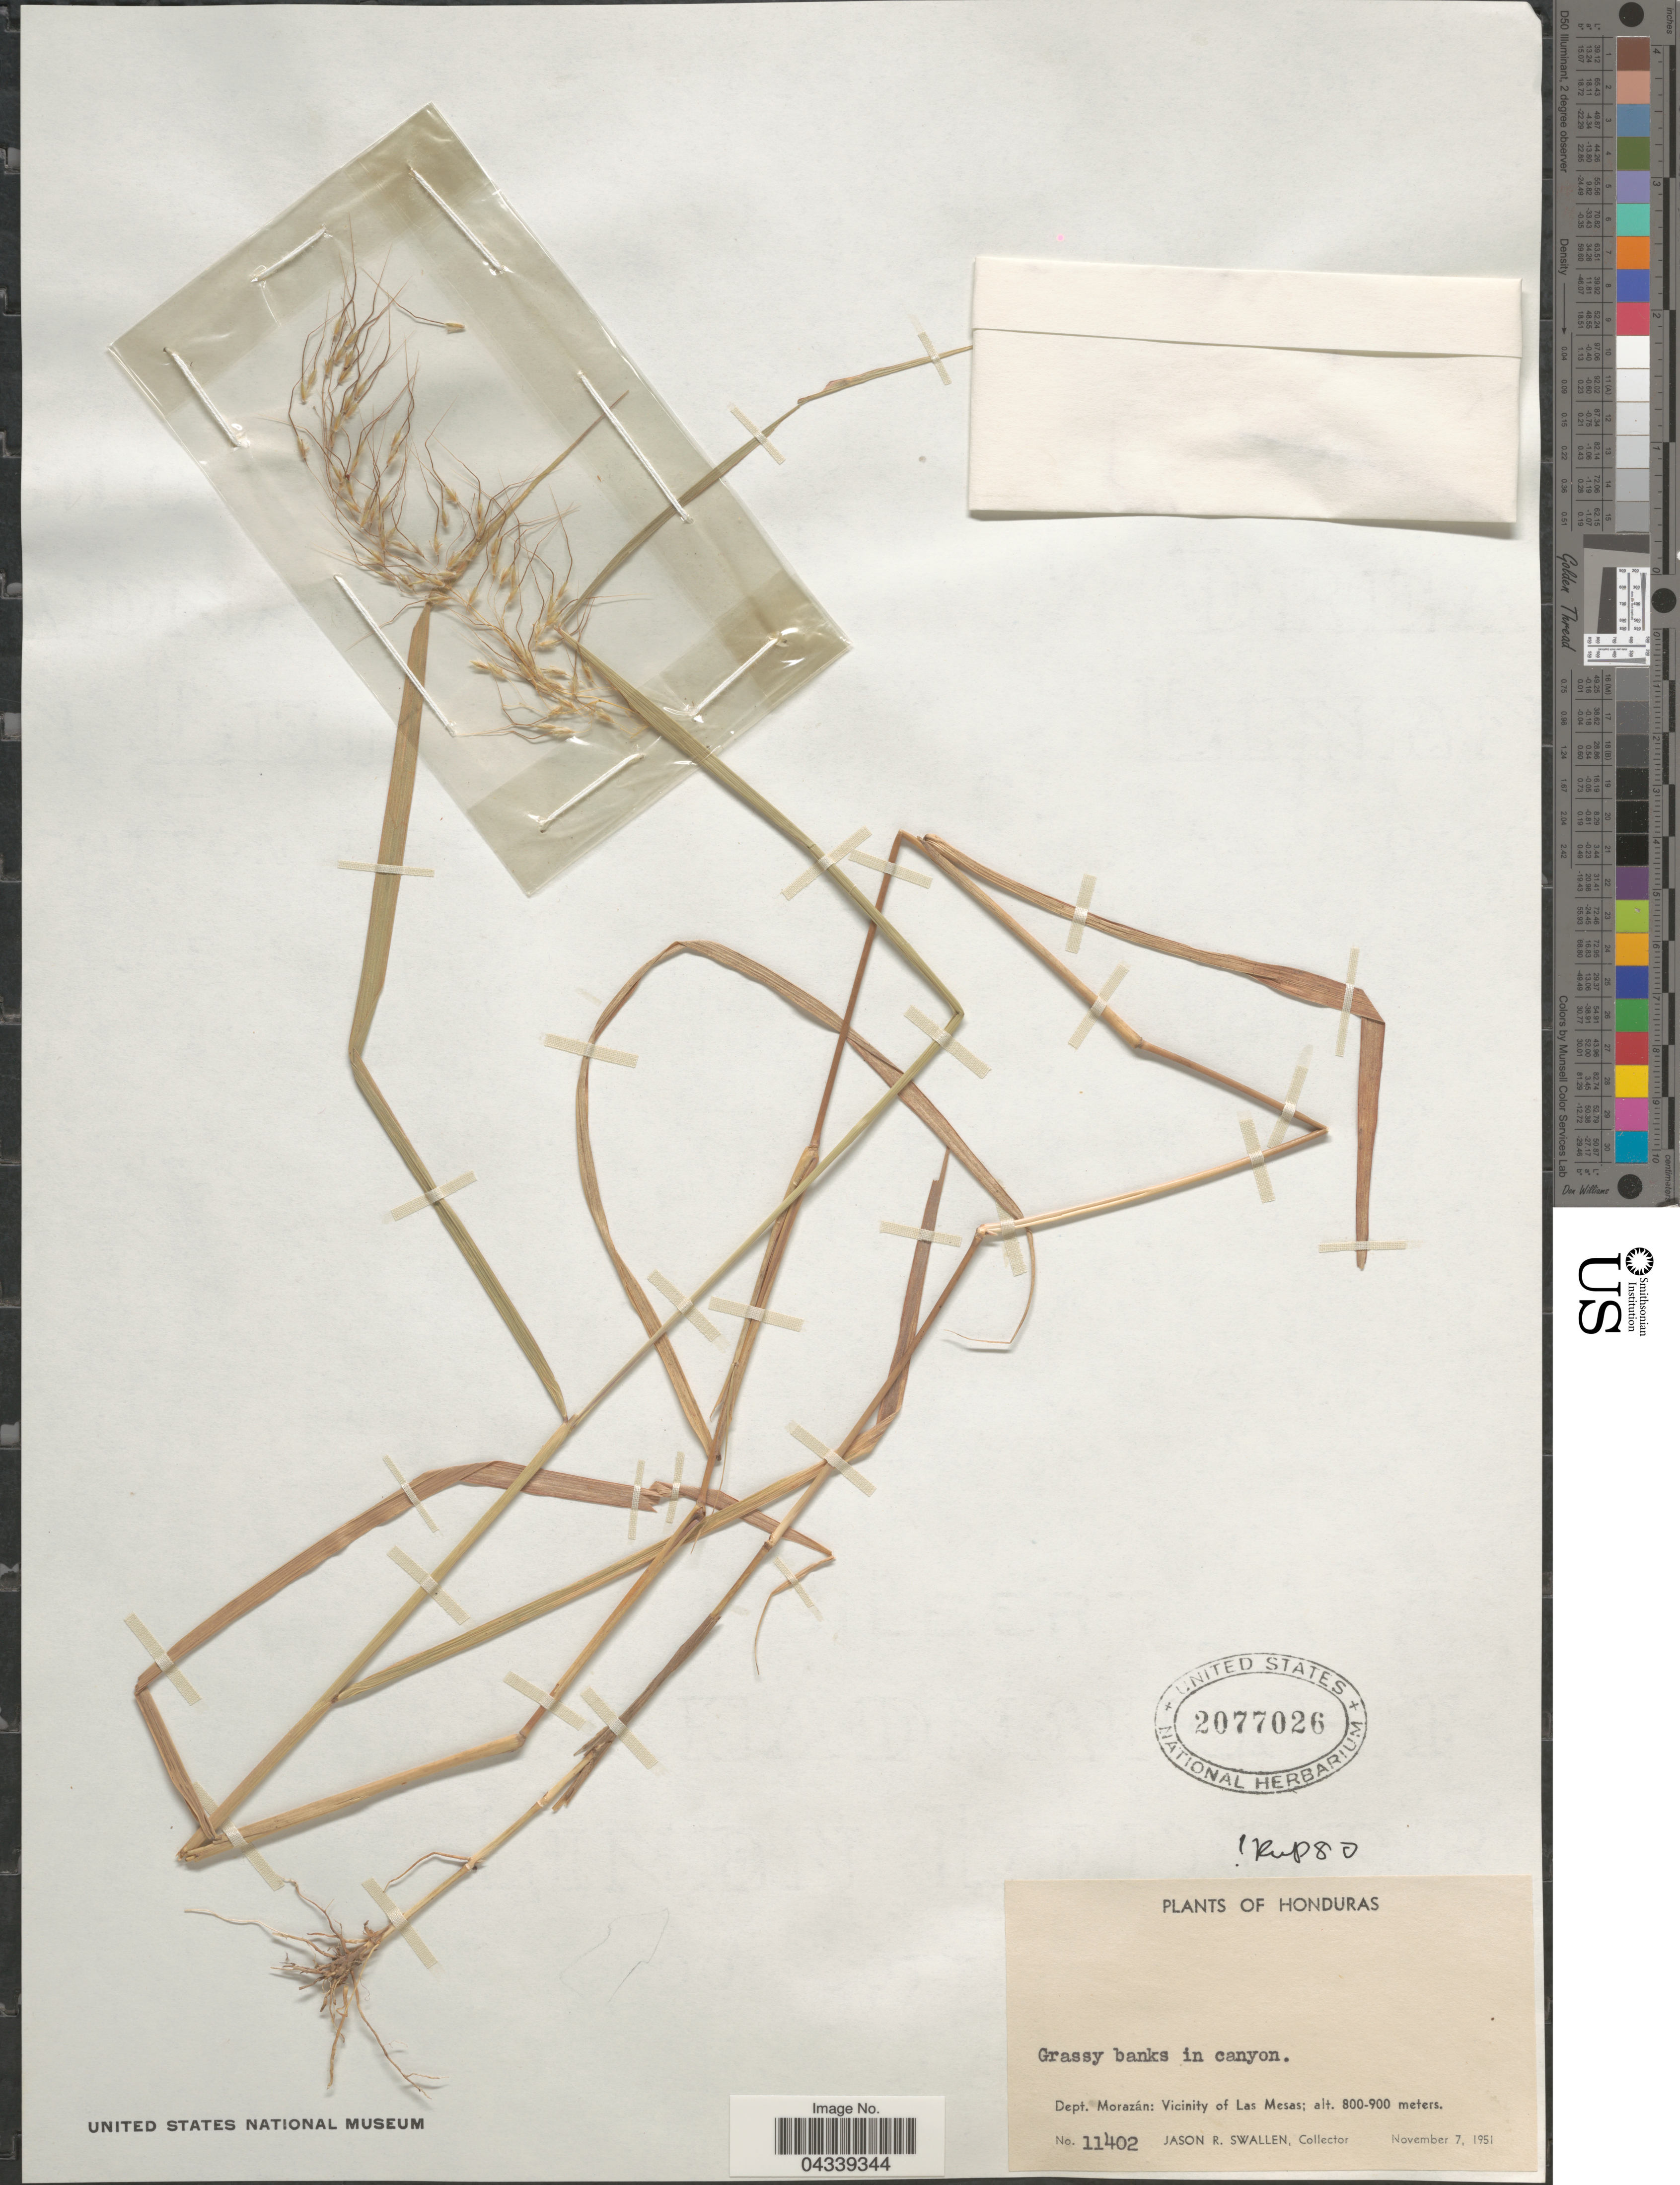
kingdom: Plantae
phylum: Tracheophyta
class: Liliopsida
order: Poales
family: Poaceae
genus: Sorghastrum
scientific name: Sorghastrum incompletum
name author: (J. Presl) Nash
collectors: J. R. Swallen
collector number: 11402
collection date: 1951-11-07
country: Honduras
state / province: Fco. Morazán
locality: Dept. Morazán: Vicinity of Las Mesas.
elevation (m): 800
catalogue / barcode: US 2077026